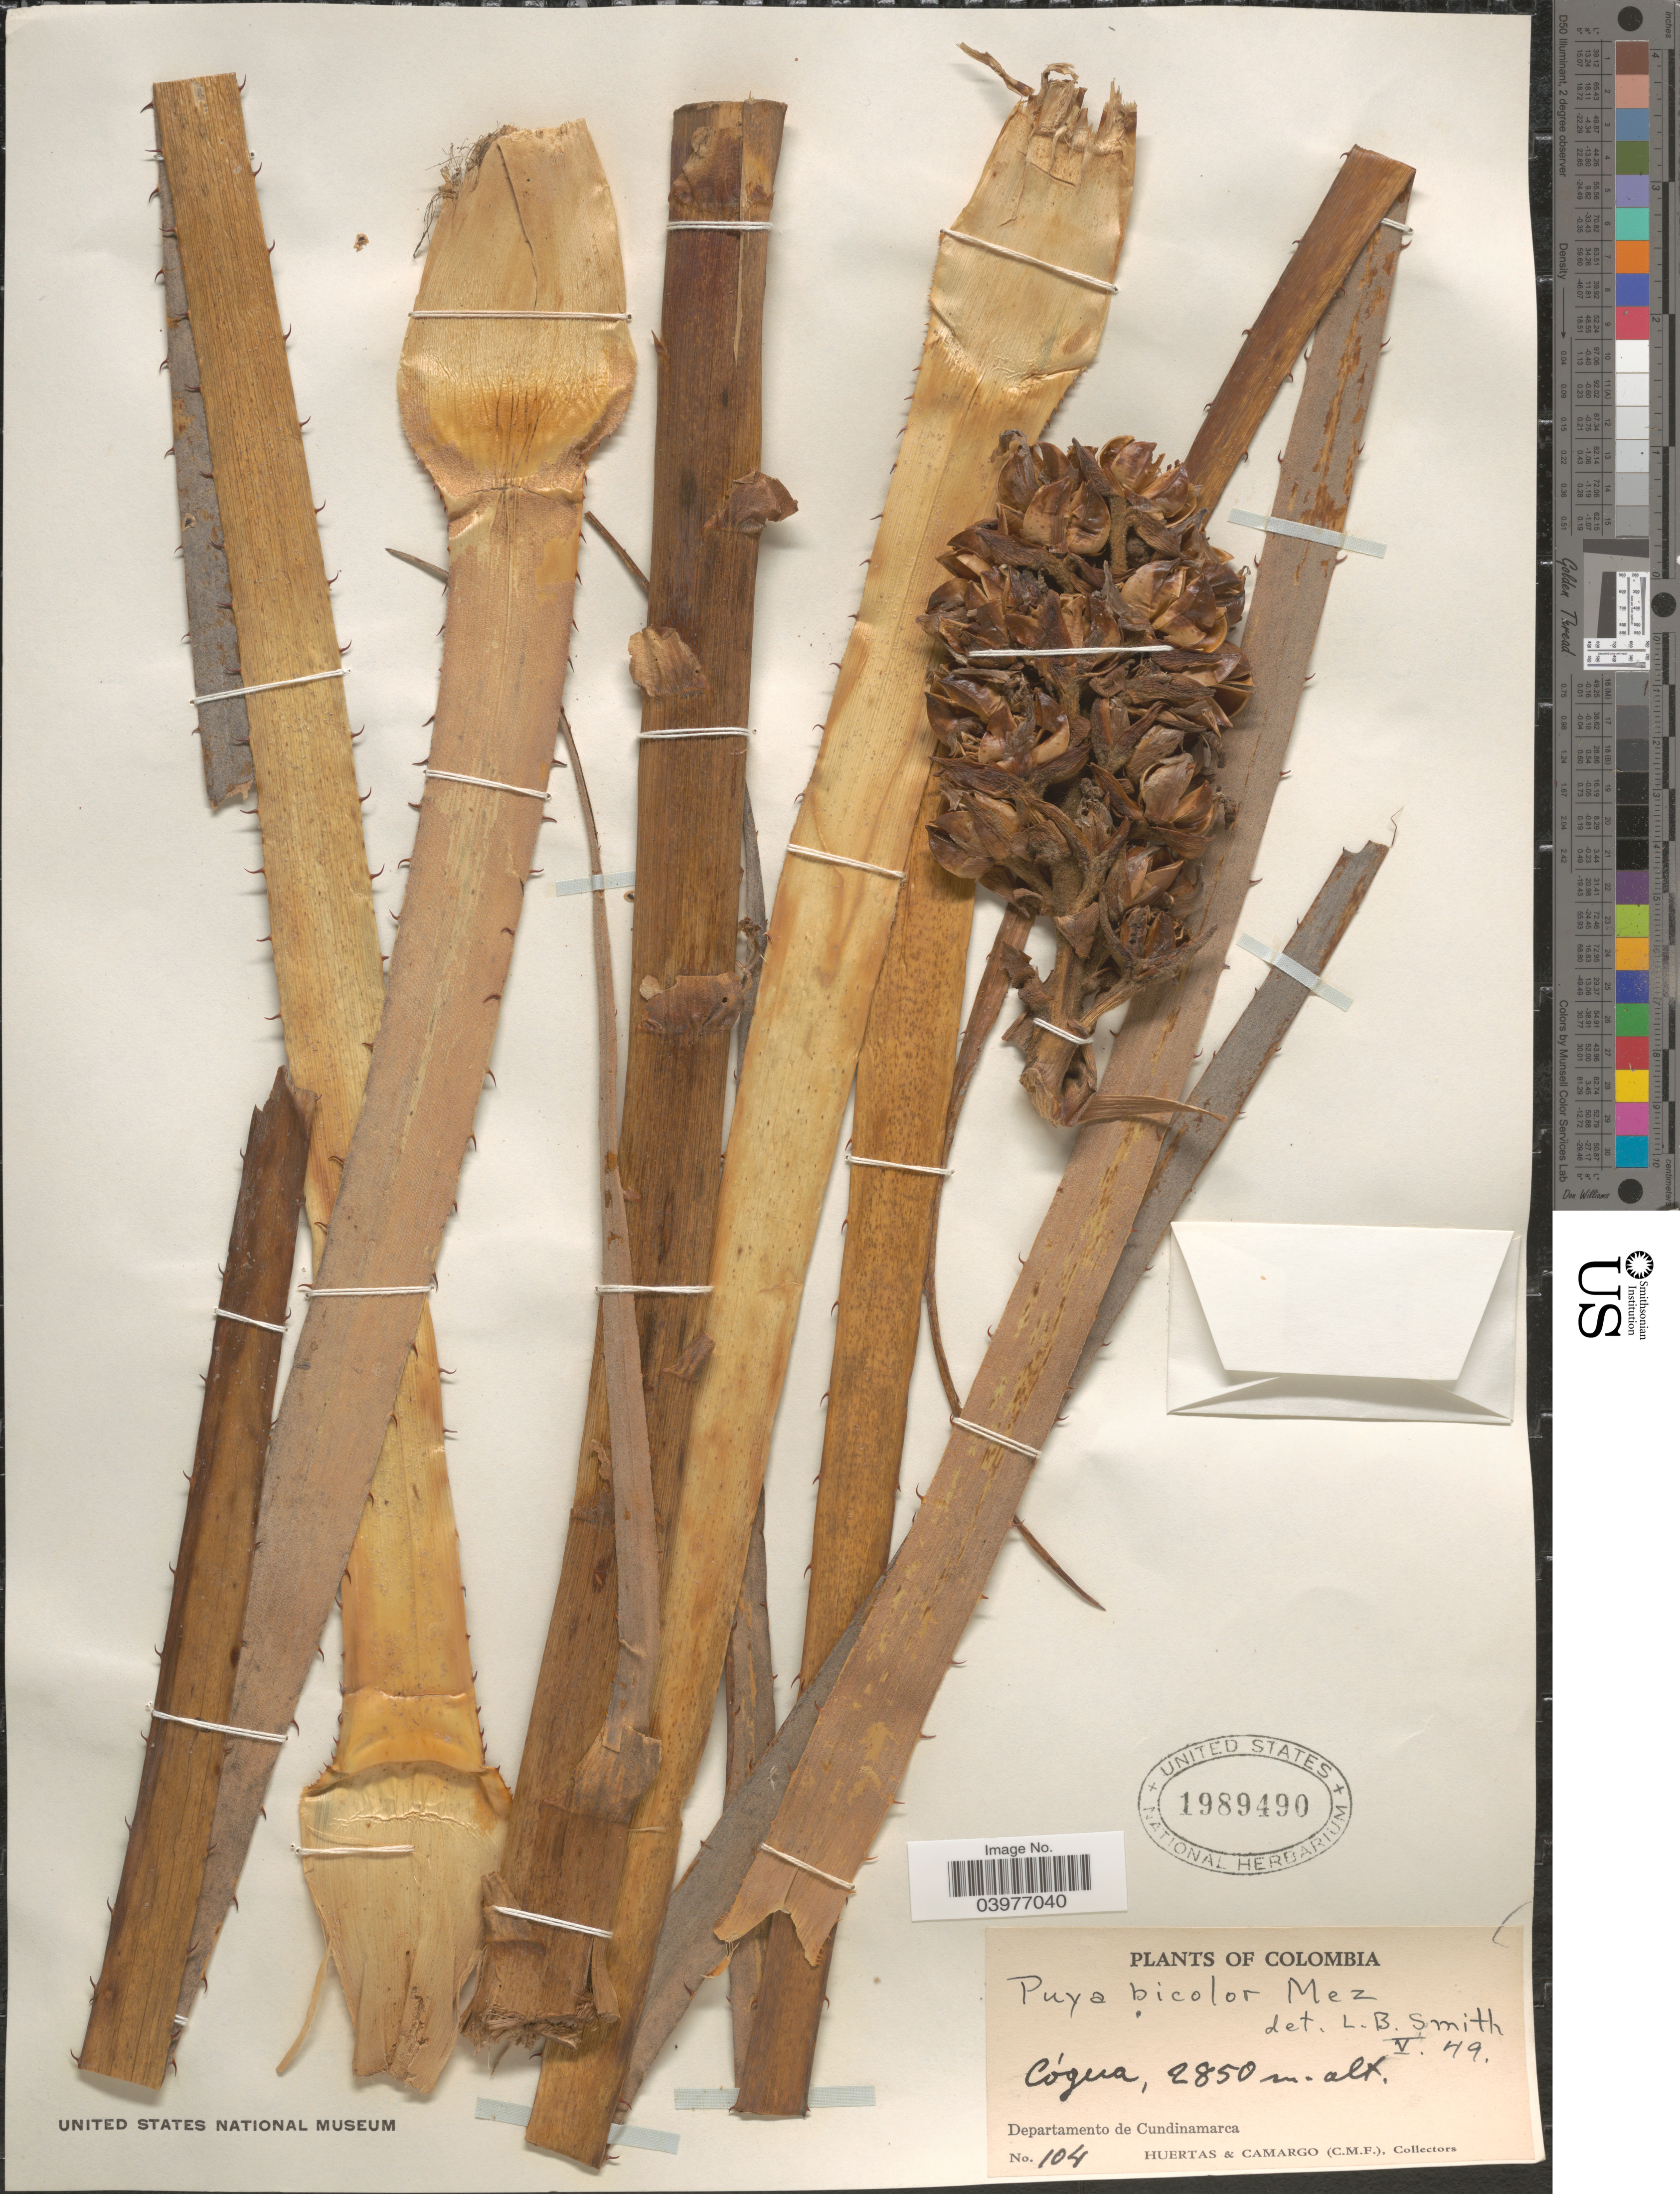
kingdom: Plantae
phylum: Tracheophyta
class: Liliopsida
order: Poales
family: Bromeliaceae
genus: Puya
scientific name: Puya bicolor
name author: Mez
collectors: Huertas & -. Camargo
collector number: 104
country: Colombia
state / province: Cundinamarca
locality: Cógua. Departamento de Cundinamarca.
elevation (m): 2850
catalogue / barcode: US 1989490